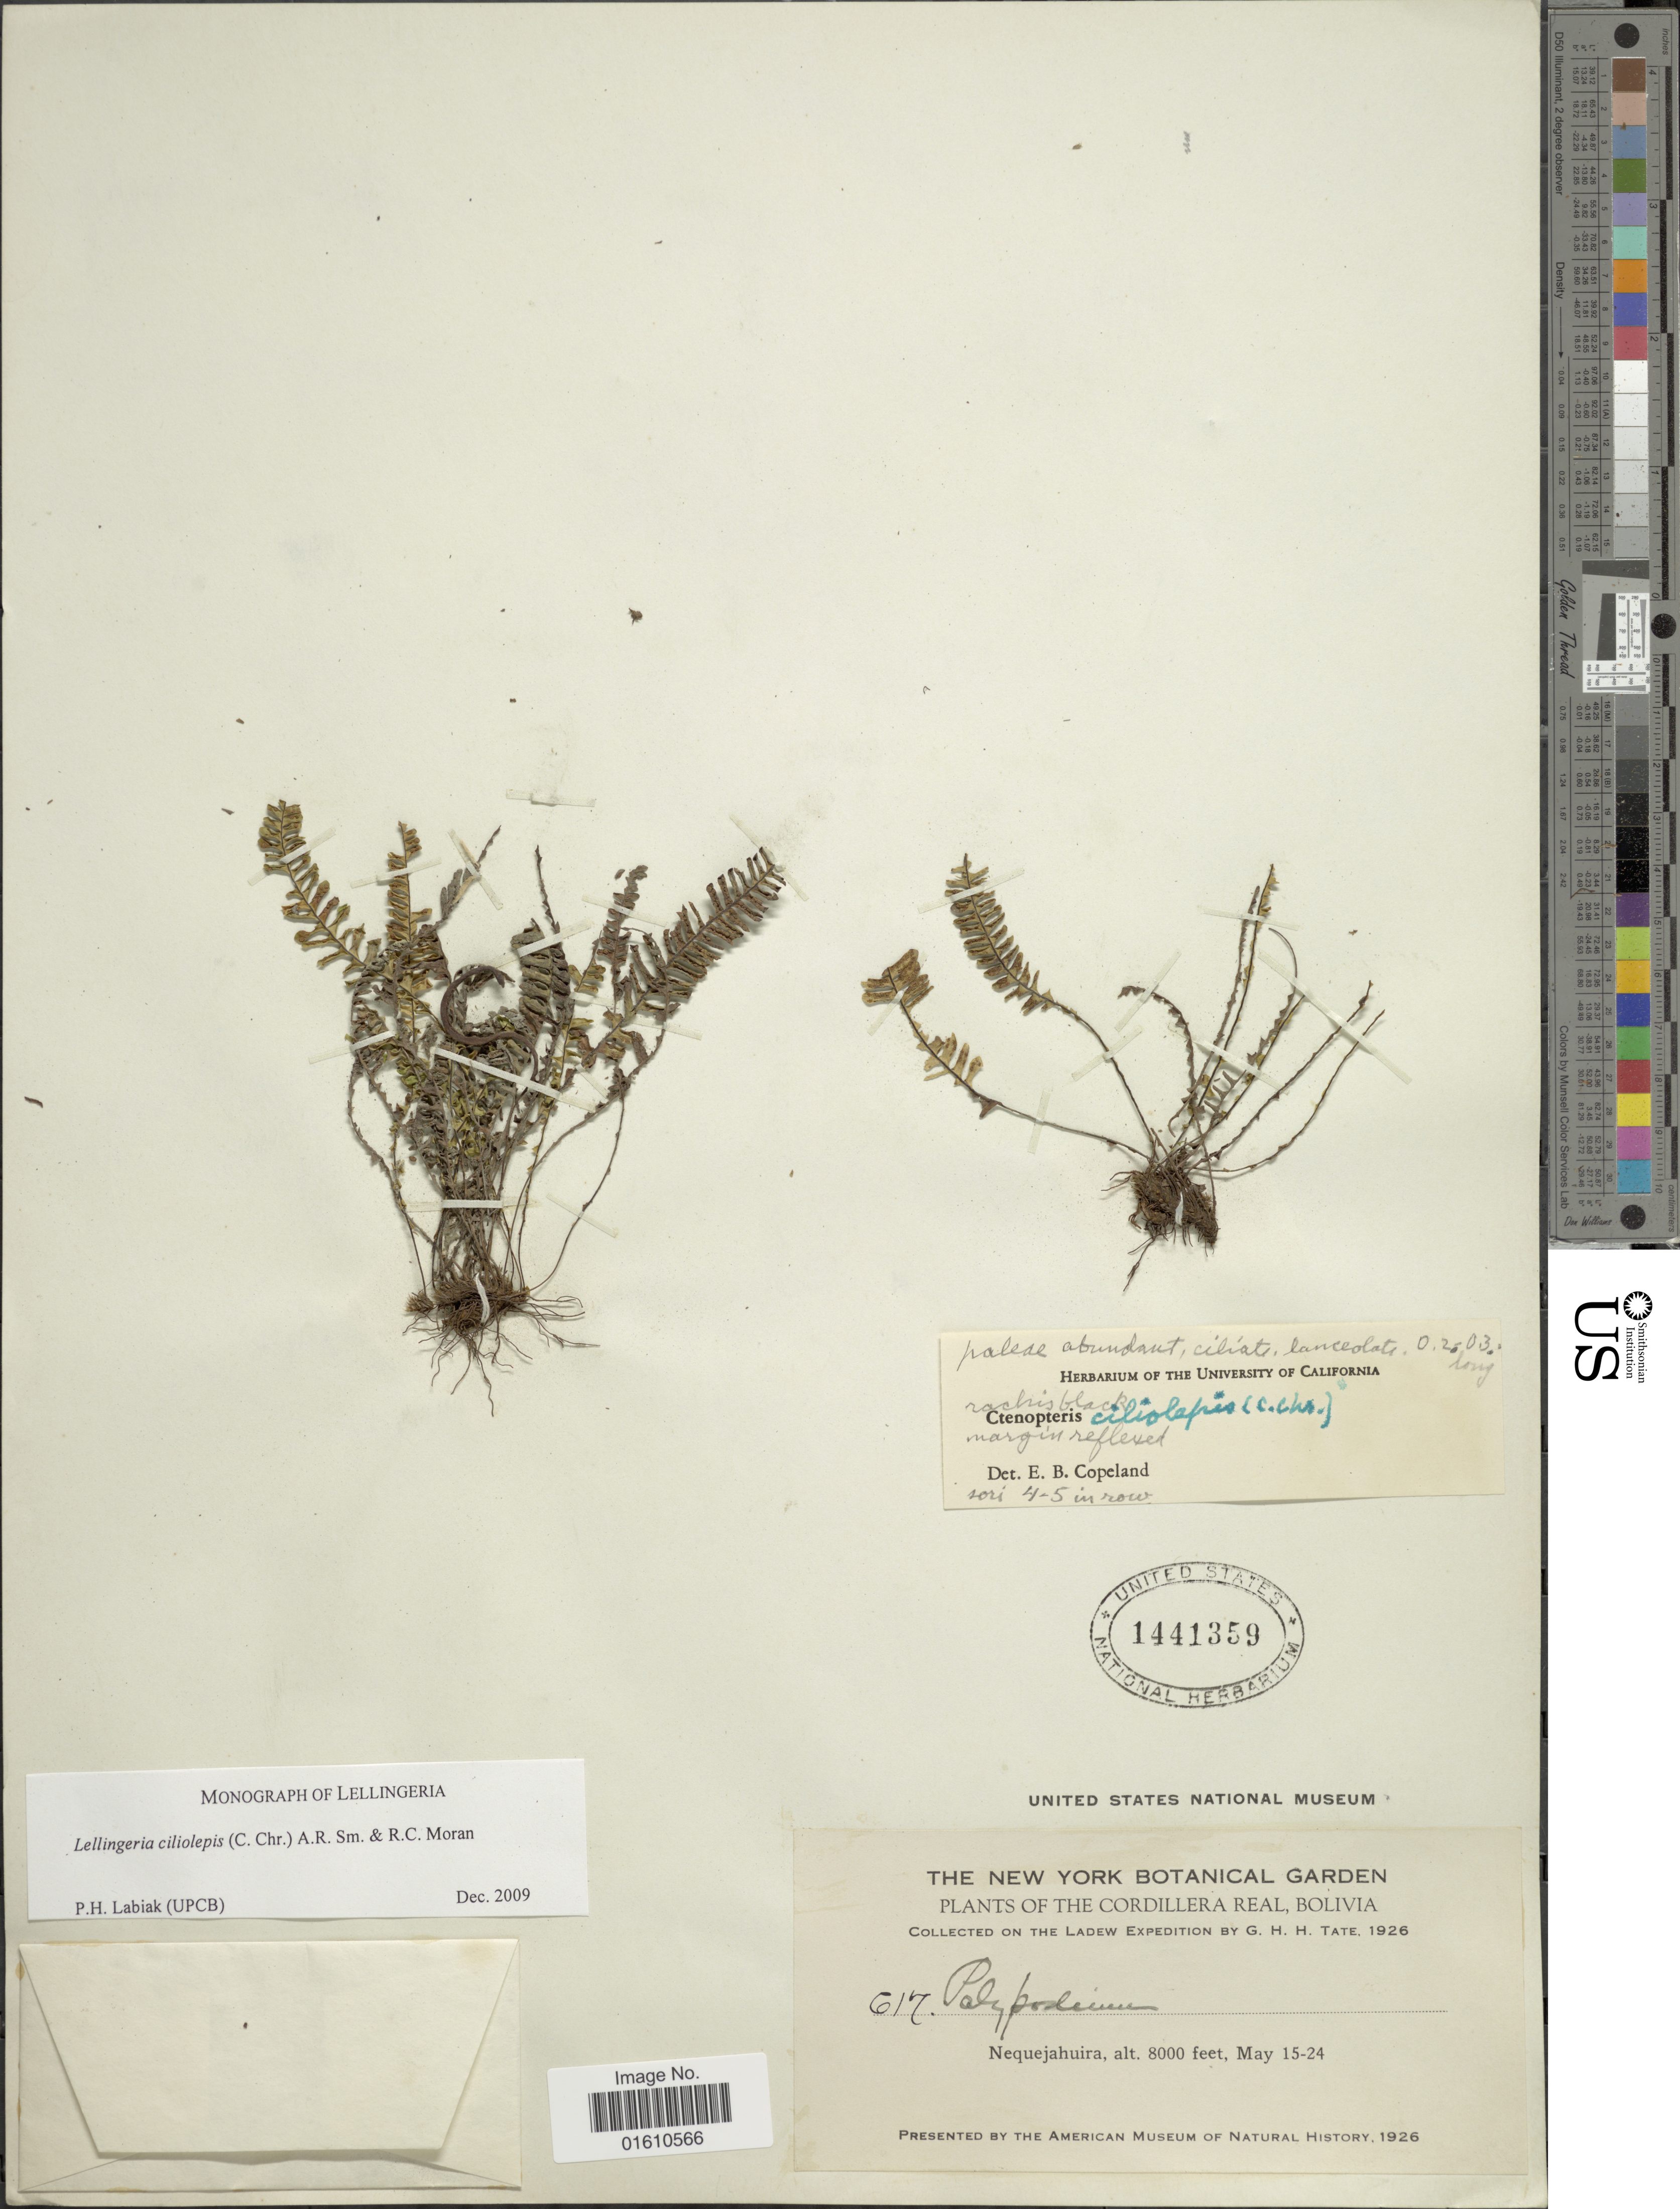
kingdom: Plantae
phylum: Tracheophyta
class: Polypodiopsida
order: Polypodiales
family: Polypodiaceae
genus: Lellingeria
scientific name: Lellingeria ciliolepis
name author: (C. Chr.) A.R. Sm.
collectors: G. Tate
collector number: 617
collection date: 1926-05-15/1926-05-24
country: Bolivia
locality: Cordillera Real, Nequejahuira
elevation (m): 2438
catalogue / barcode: US 1441359